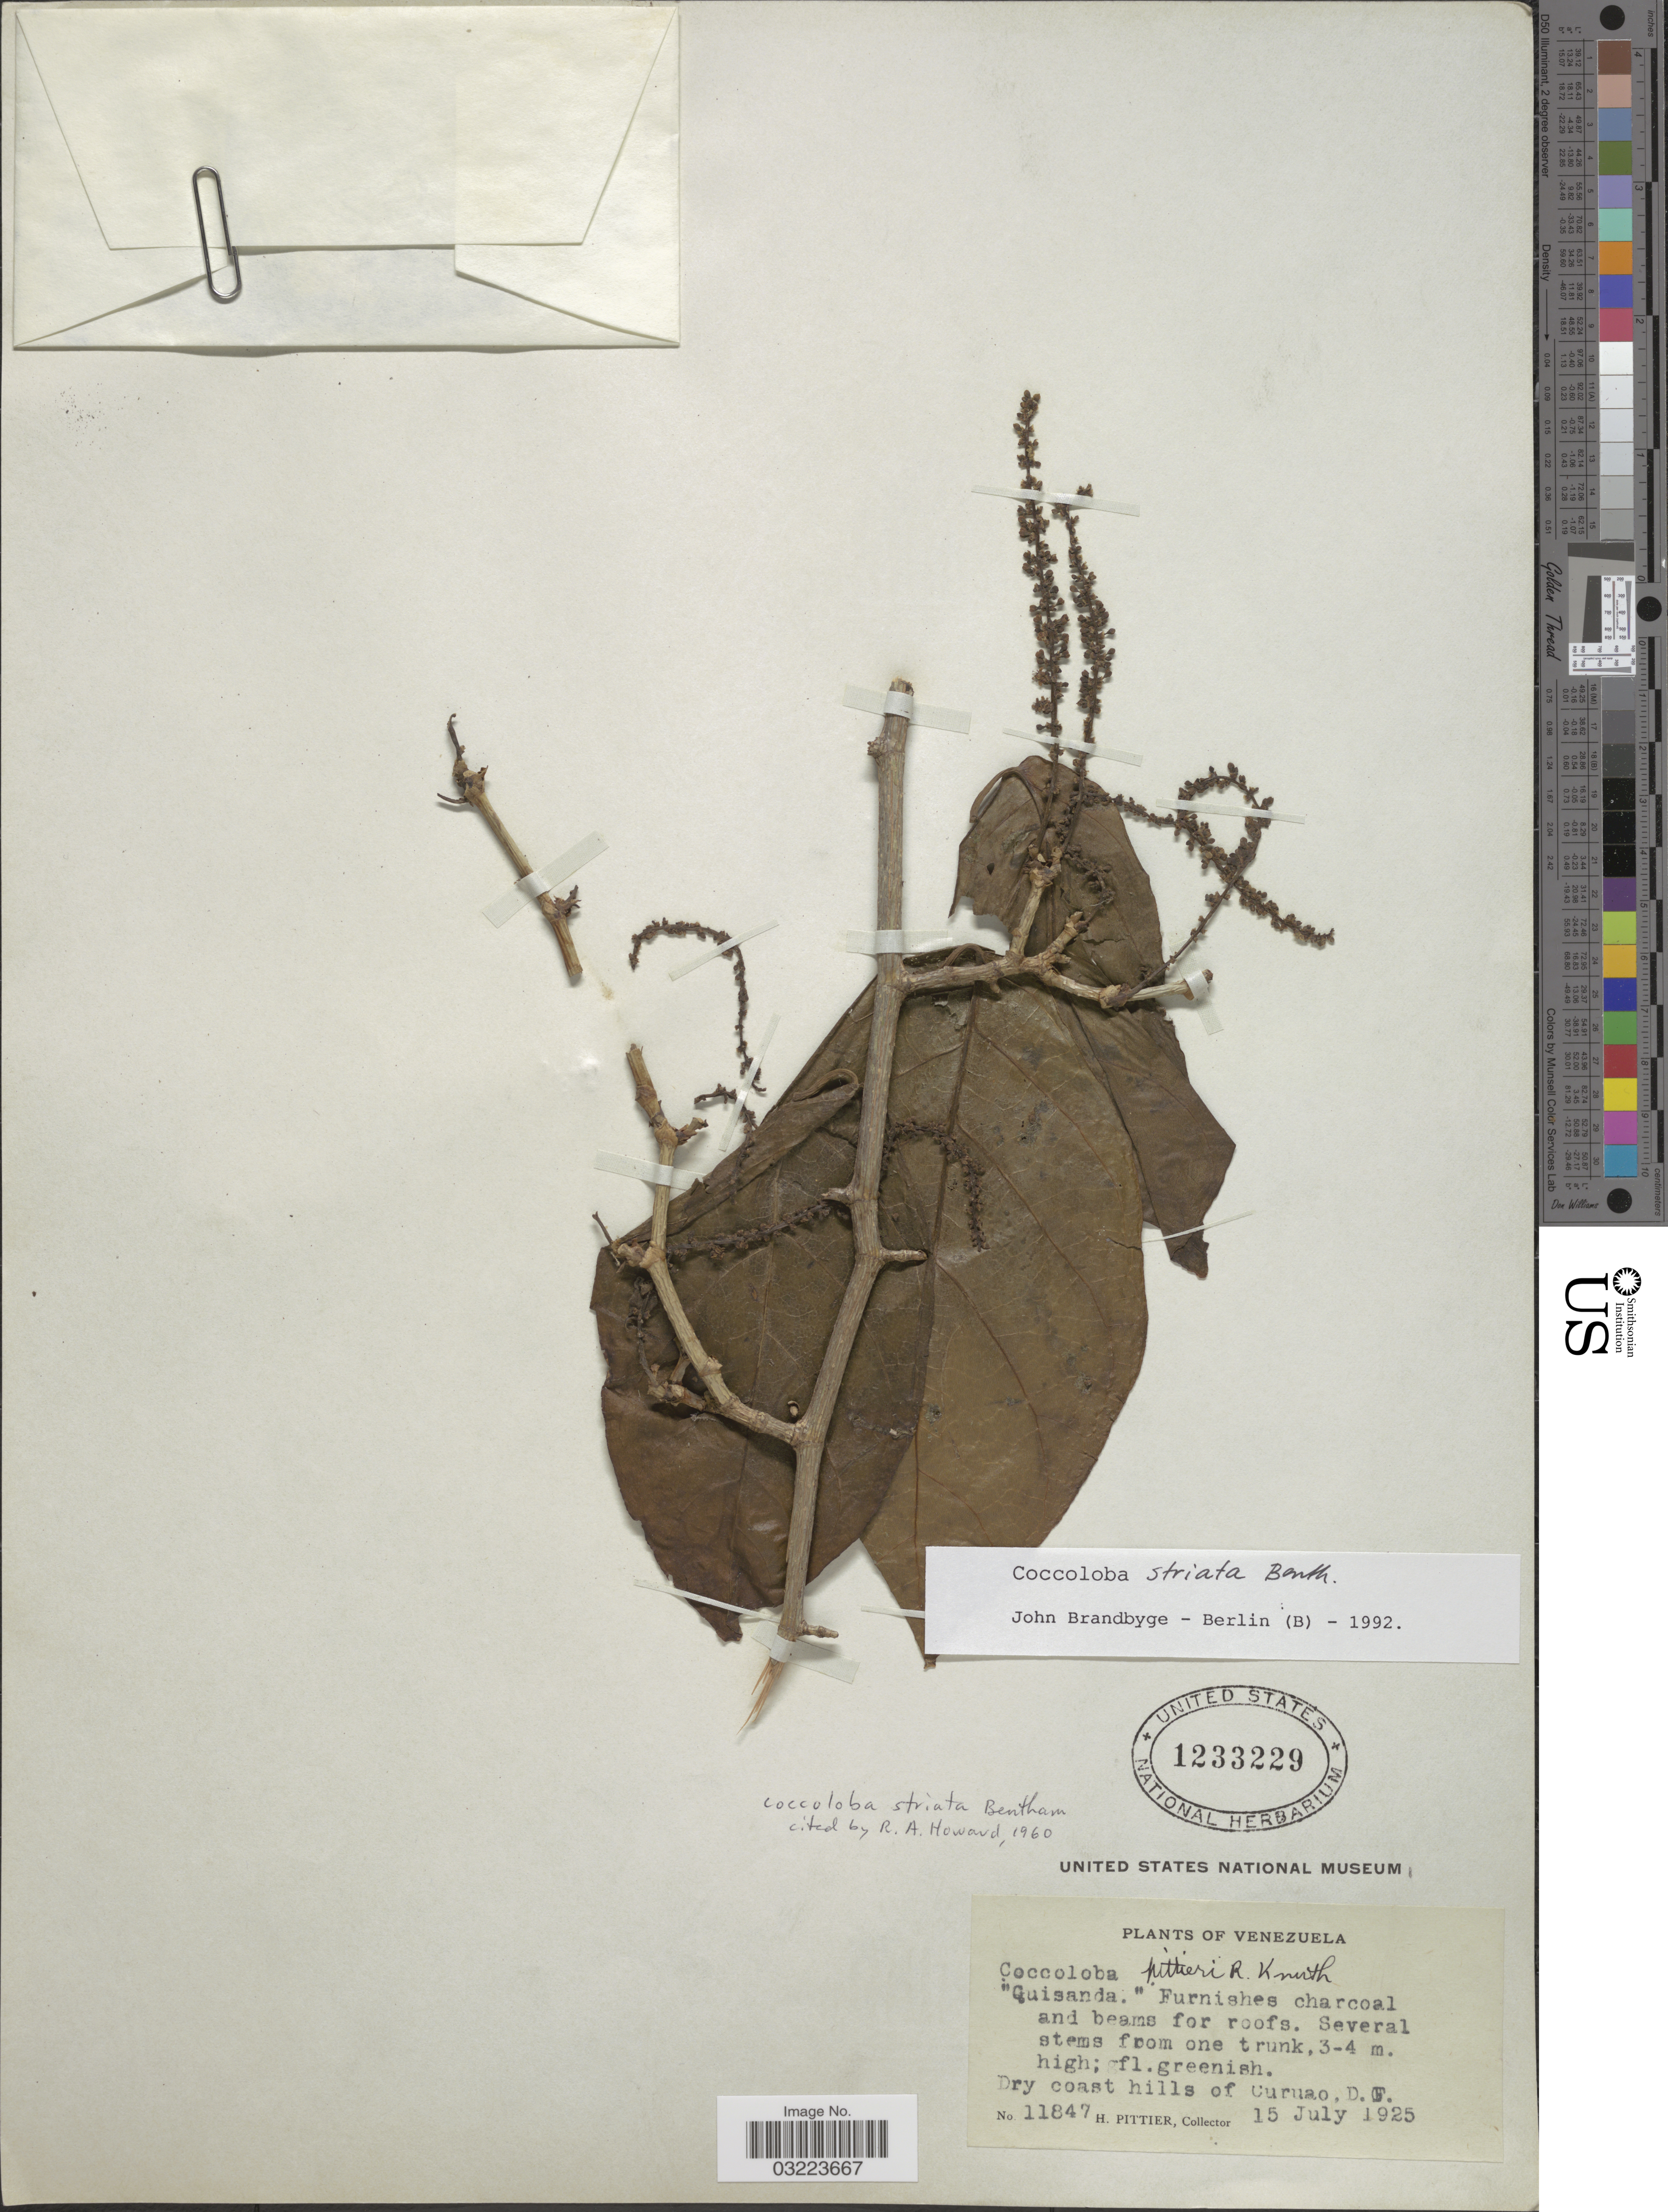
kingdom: Plantae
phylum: Tracheophyta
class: Magnoliopsida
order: Caryophyllales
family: Polygonaceae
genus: Coccoloba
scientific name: Coccoloba striata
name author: Benth.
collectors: H. F. Pittier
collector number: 11847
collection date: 1925-07-15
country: Venezuela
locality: Dry coast hills of Curuao, D. F.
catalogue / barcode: US 1233229